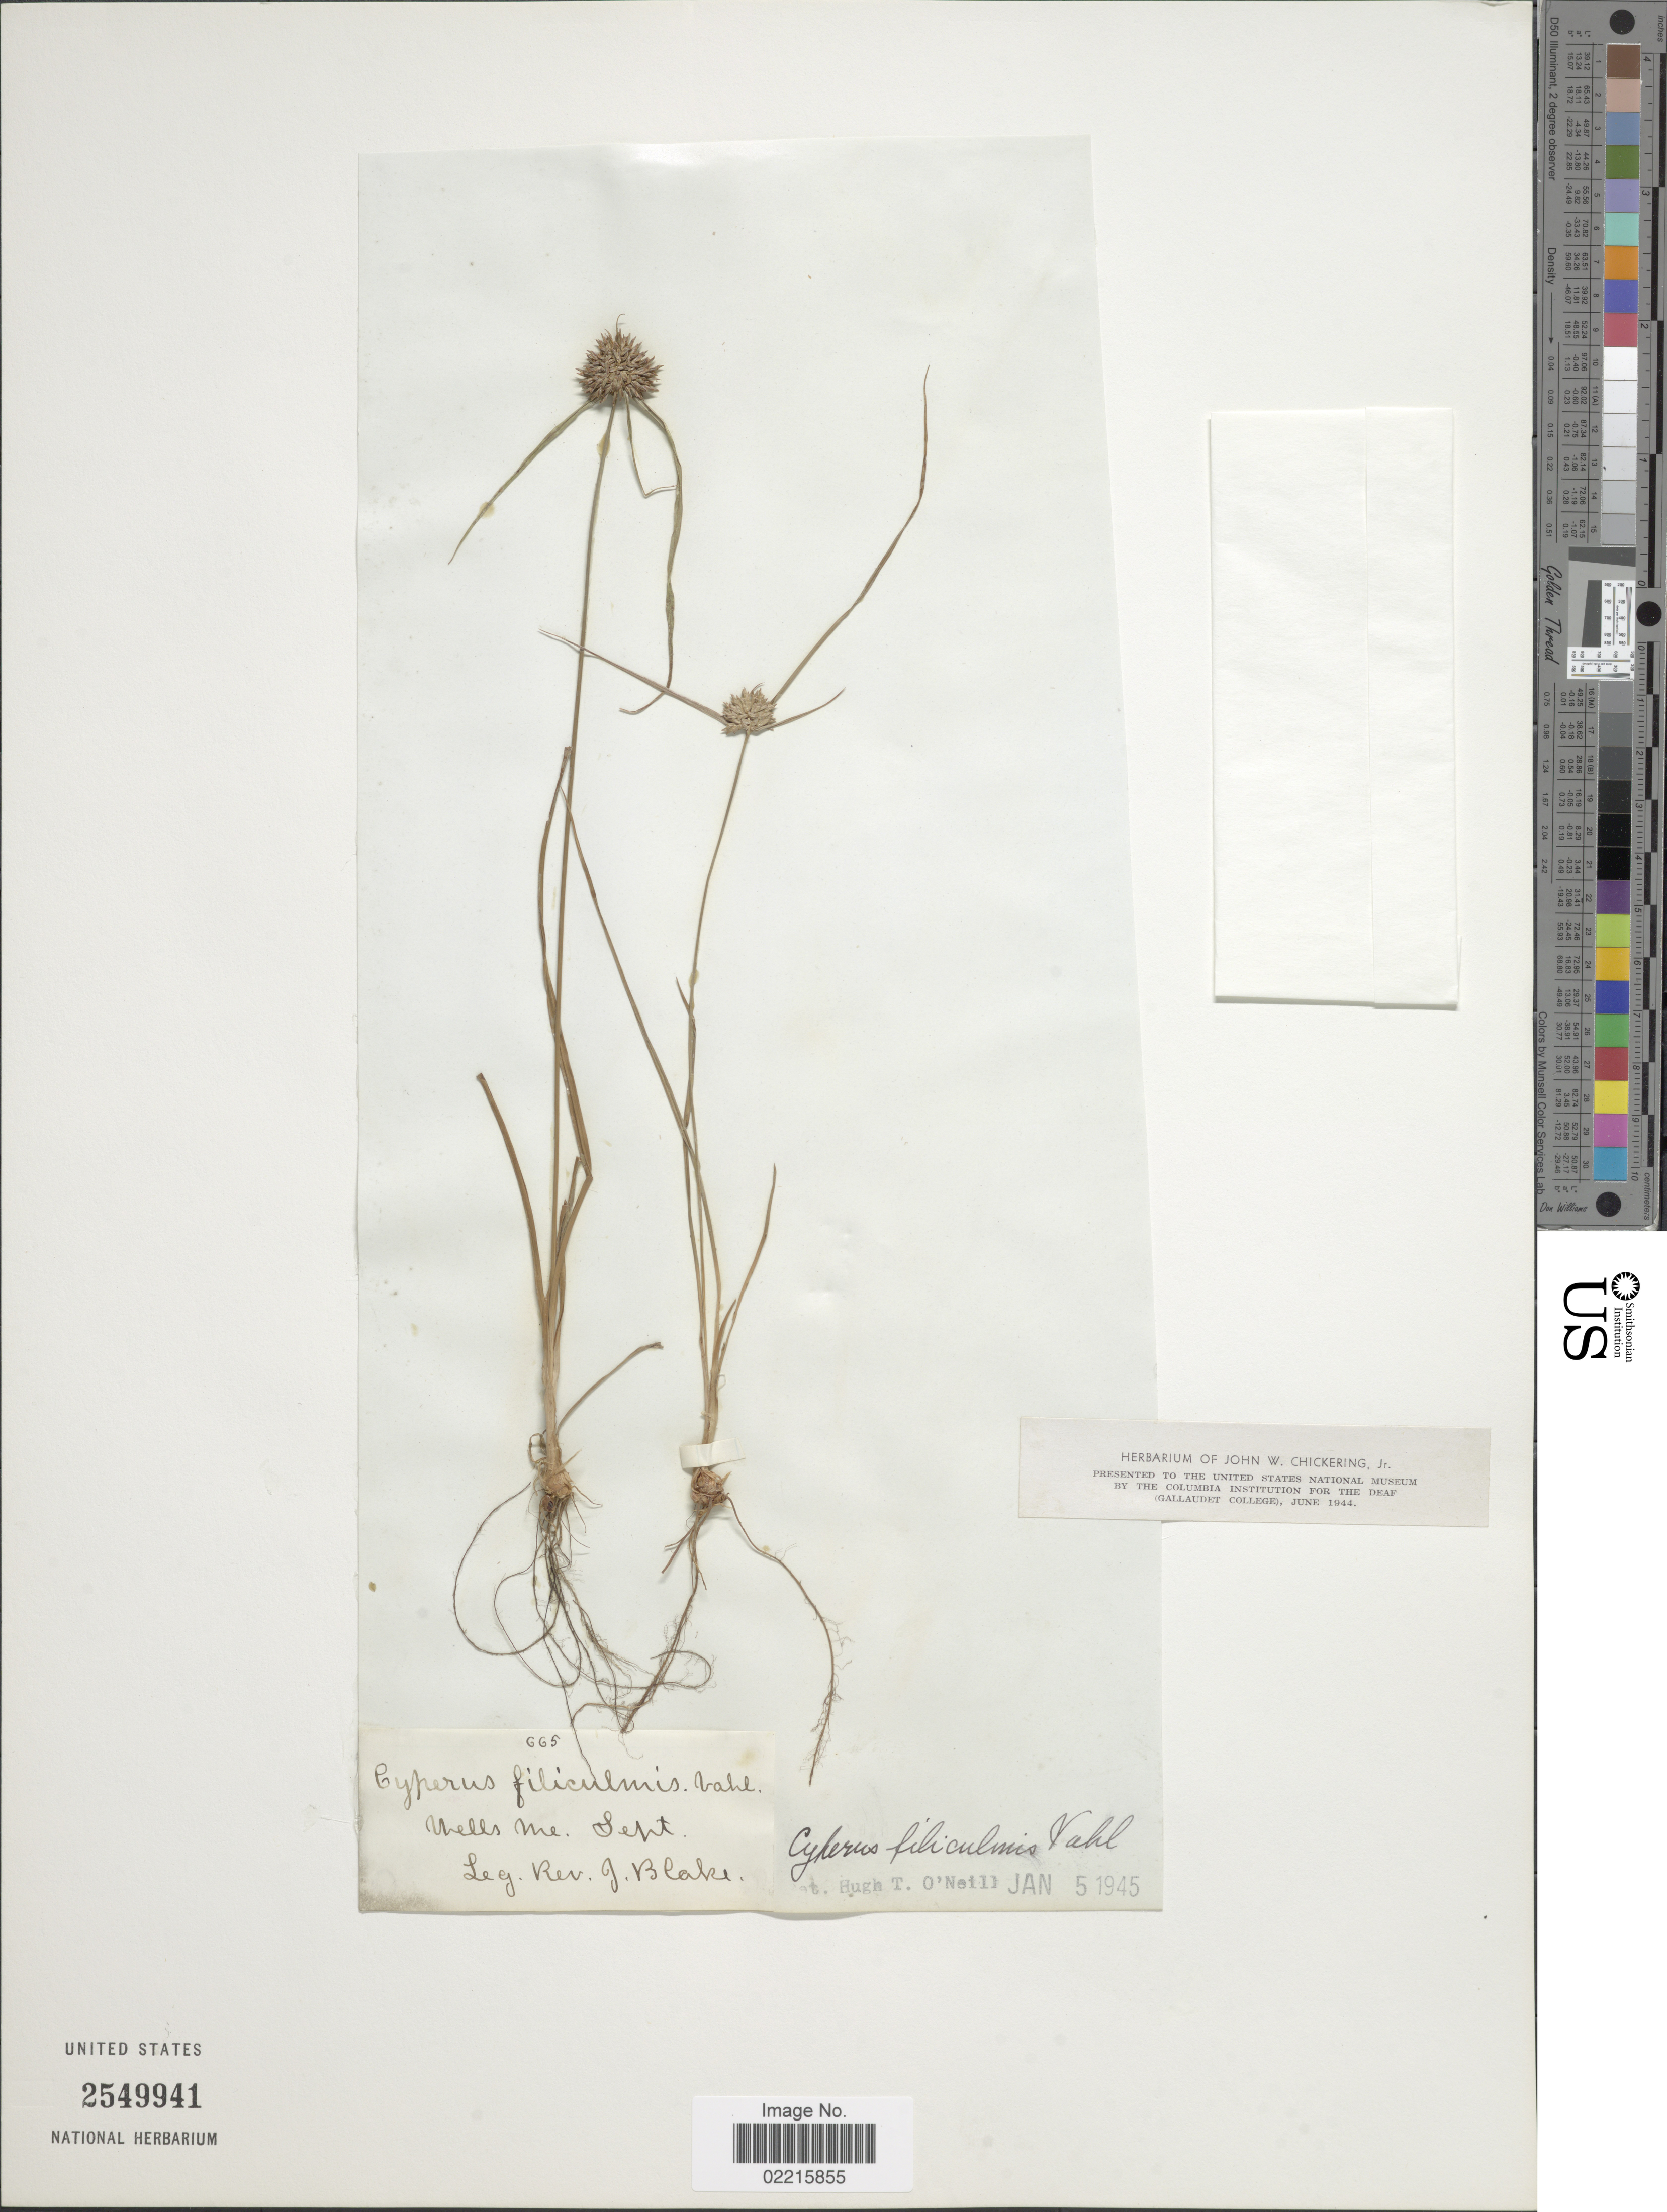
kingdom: Plantae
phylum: Tracheophyta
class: Liliopsida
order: Poales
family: Cyperaceae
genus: Cyperus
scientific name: Cyperus filiculmis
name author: Vahl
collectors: J. Blake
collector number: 665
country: United States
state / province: Maine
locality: Wells Me.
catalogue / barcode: US 2549941